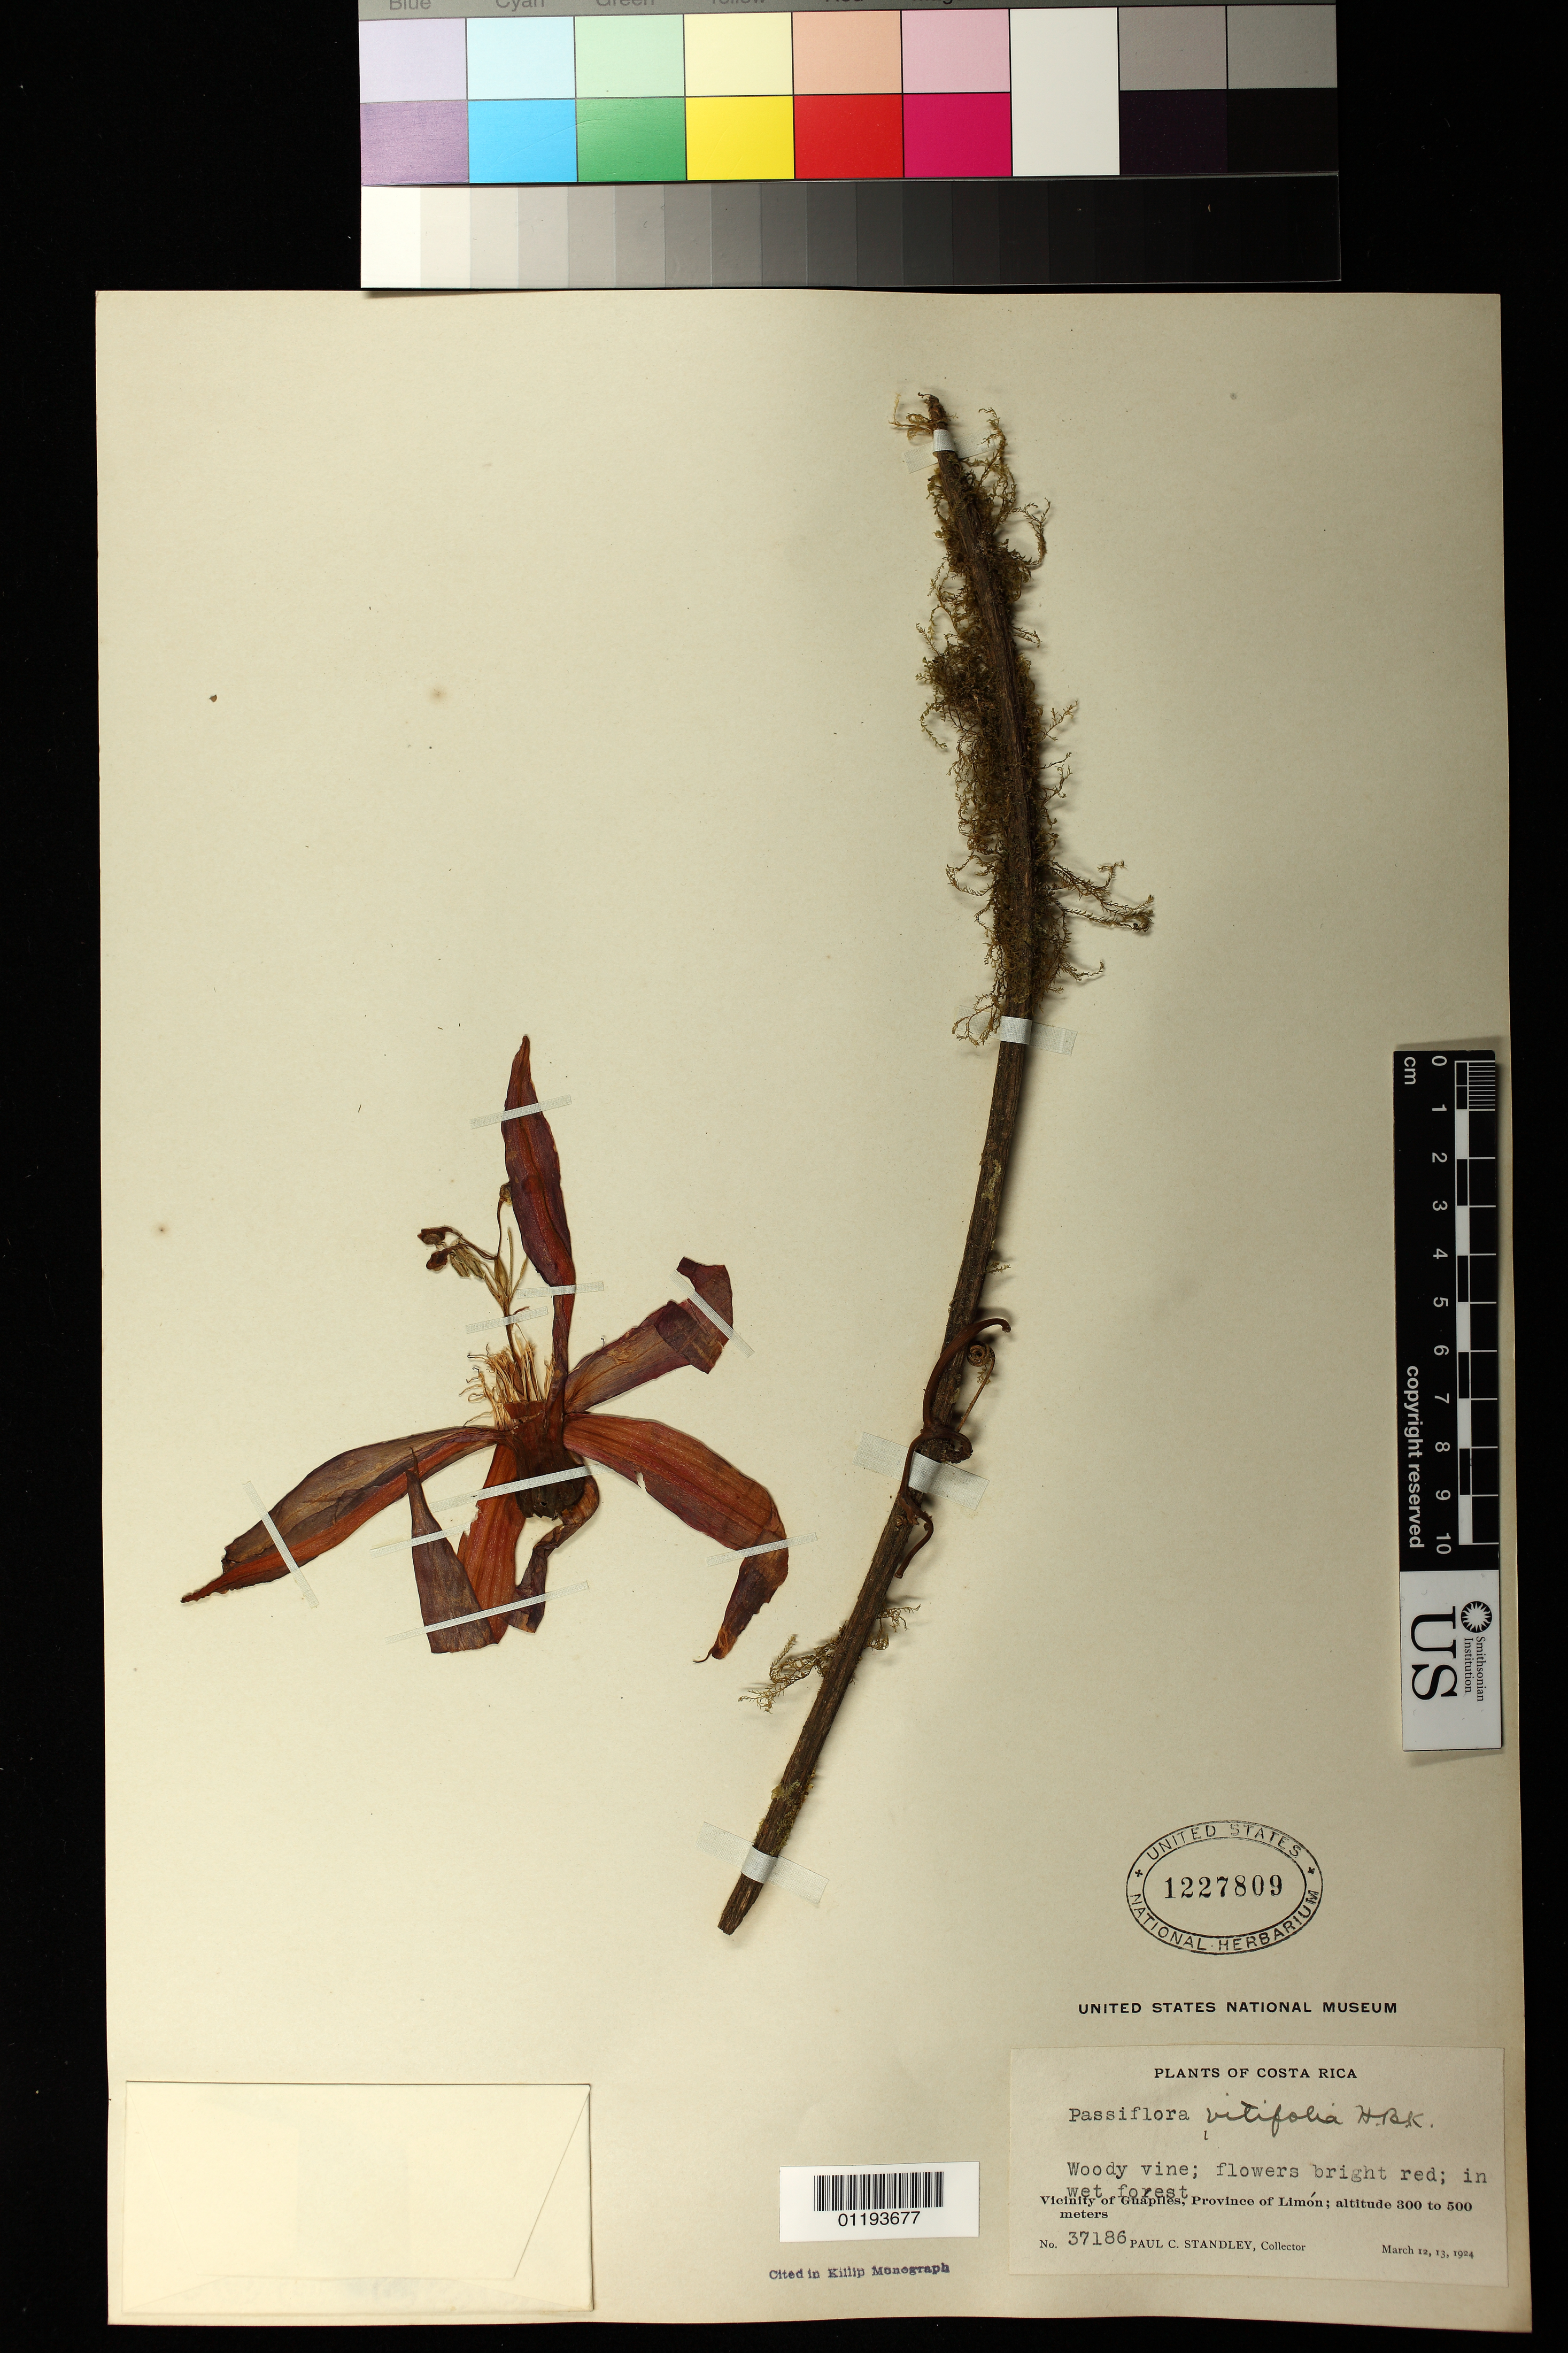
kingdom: Plantae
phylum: Tracheophyta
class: Magnoliopsida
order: Malpighiales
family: Passifloraceae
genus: Passiflora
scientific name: Passiflora vitifolia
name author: Kunth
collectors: P. C. Standley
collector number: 37186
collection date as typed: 1924 Mar 12 1924 Mar 13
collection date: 1924-03-12/1924-03-13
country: Costa Rica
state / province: Limón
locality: Vicinity of Guapiles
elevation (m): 300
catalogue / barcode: US 1227809